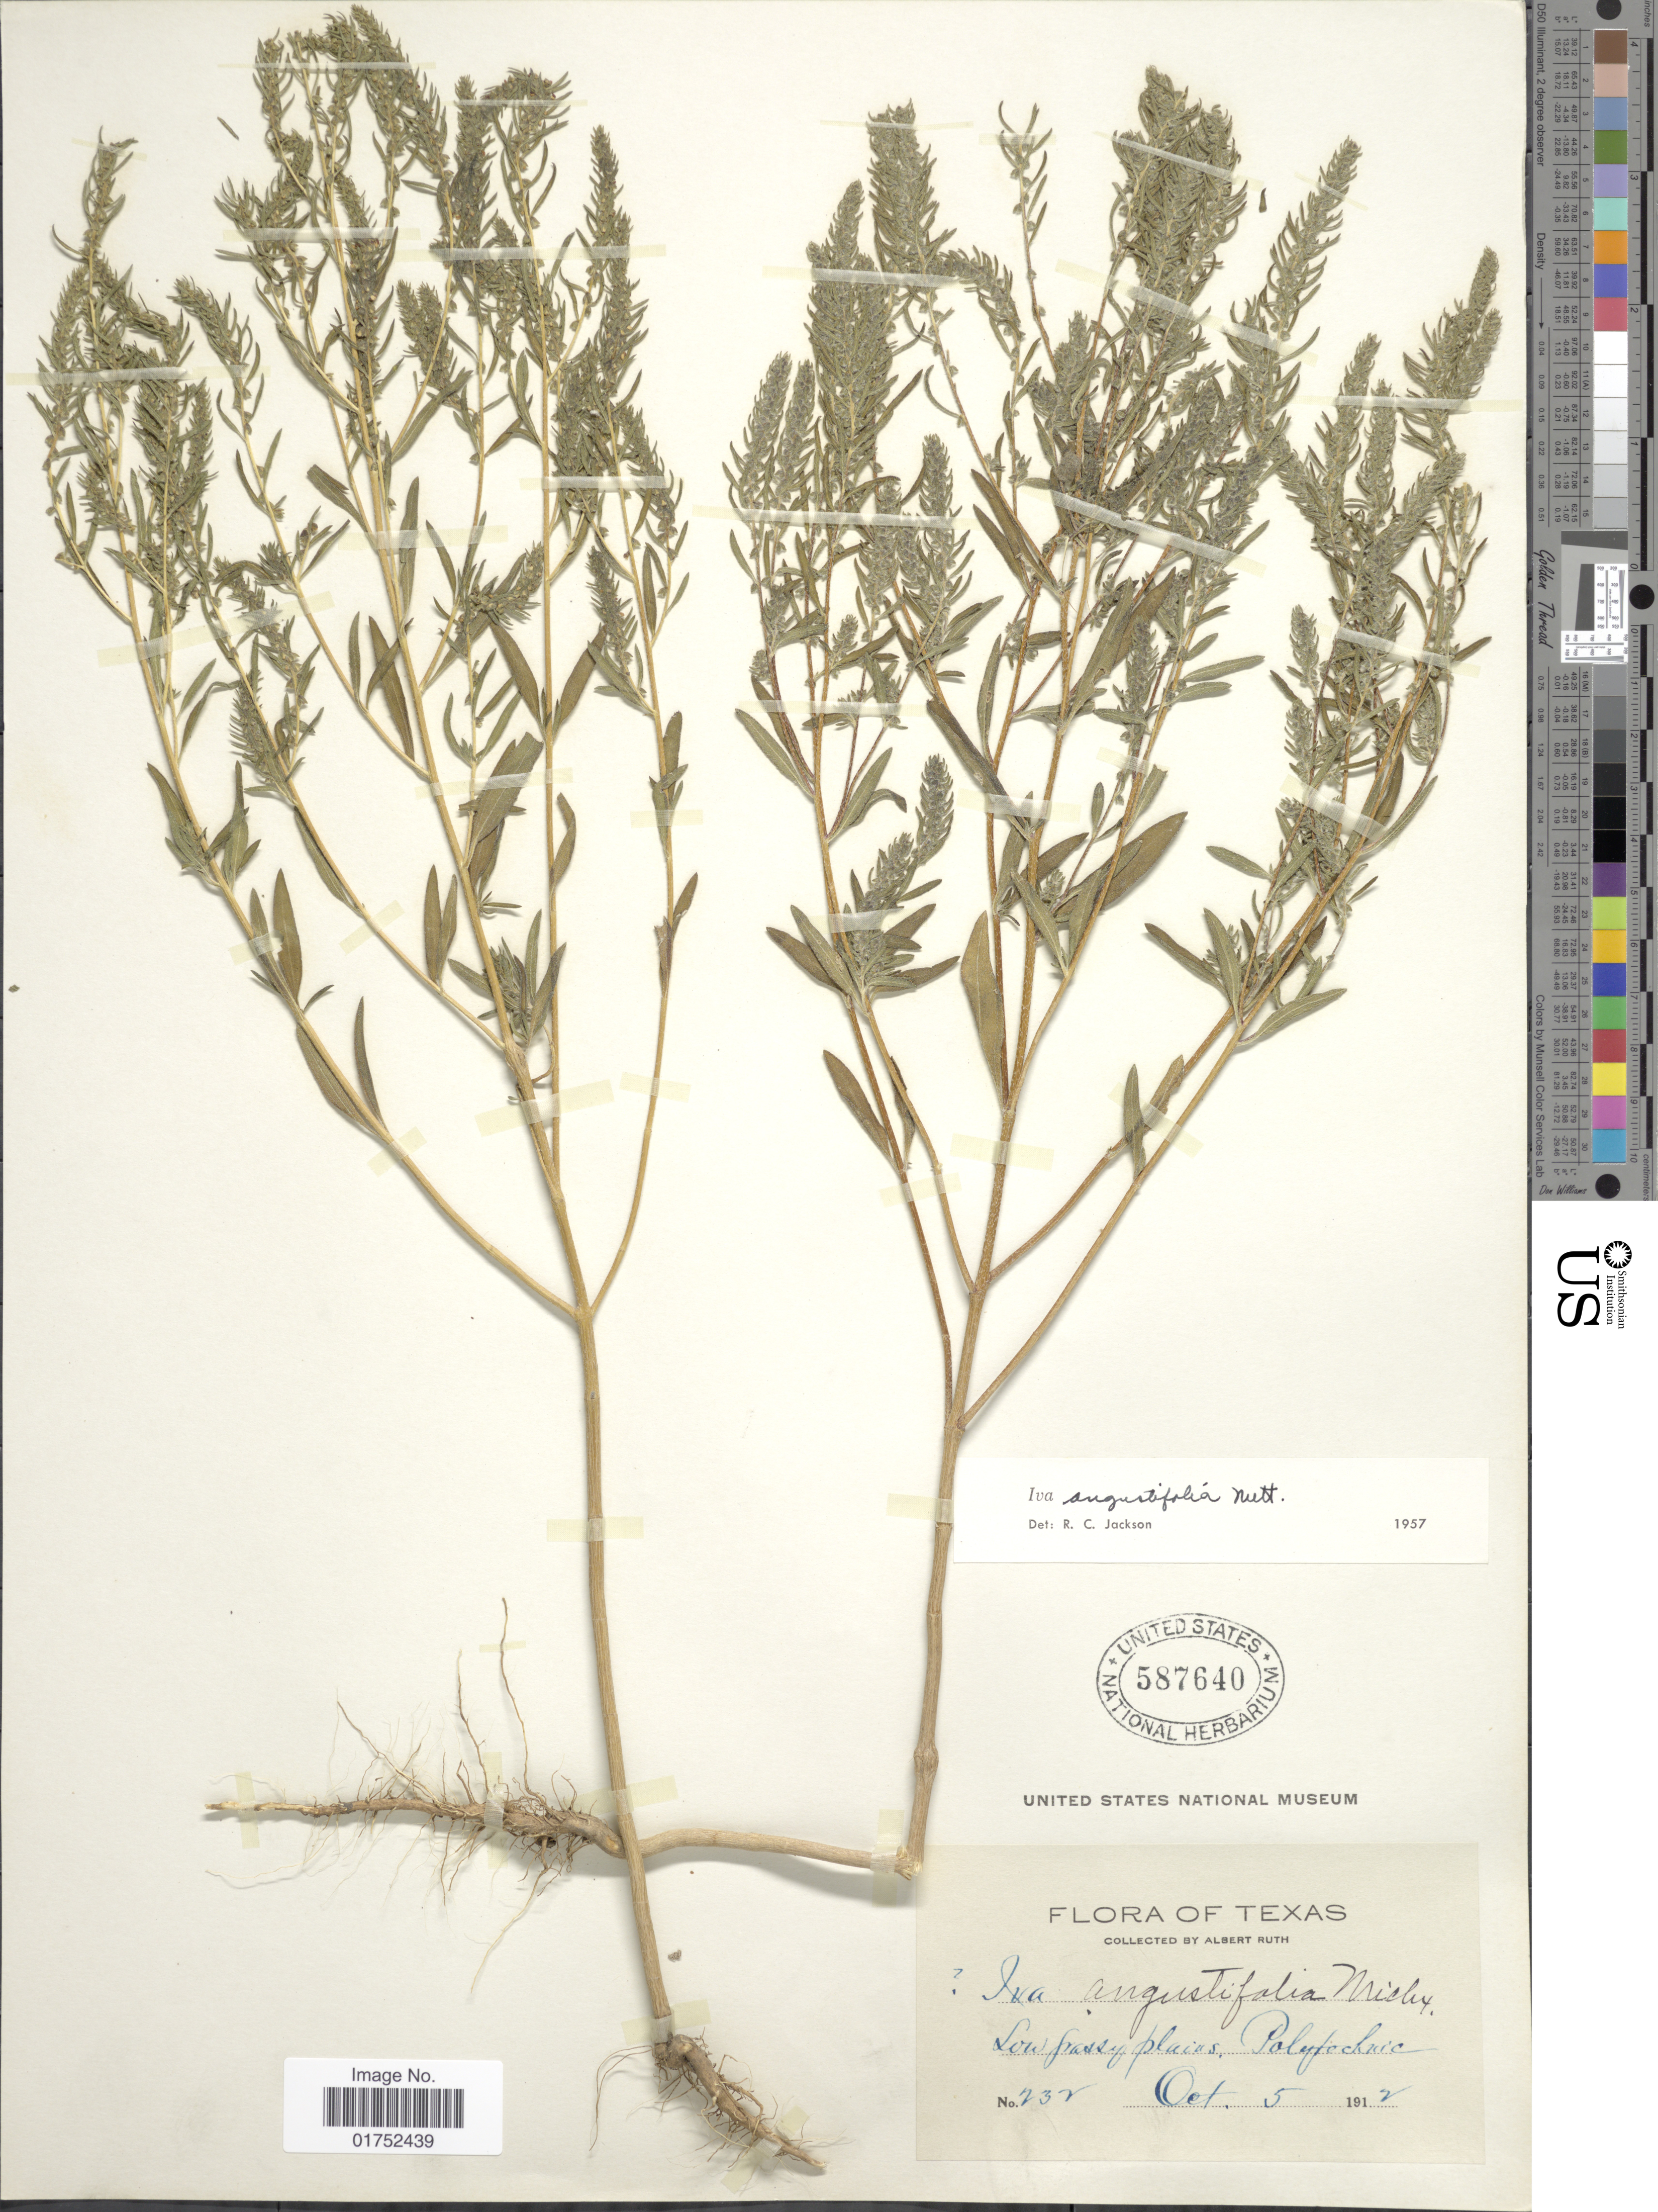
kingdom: Plantae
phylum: Tracheophyta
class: Magnoliopsida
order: Asterales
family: Asteraceae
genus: Iva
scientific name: Iva angustifolia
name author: Nutt.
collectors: A. Ruth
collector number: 232*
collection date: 1912-10-05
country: United States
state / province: Texas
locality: Polytechnic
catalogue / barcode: US 587640